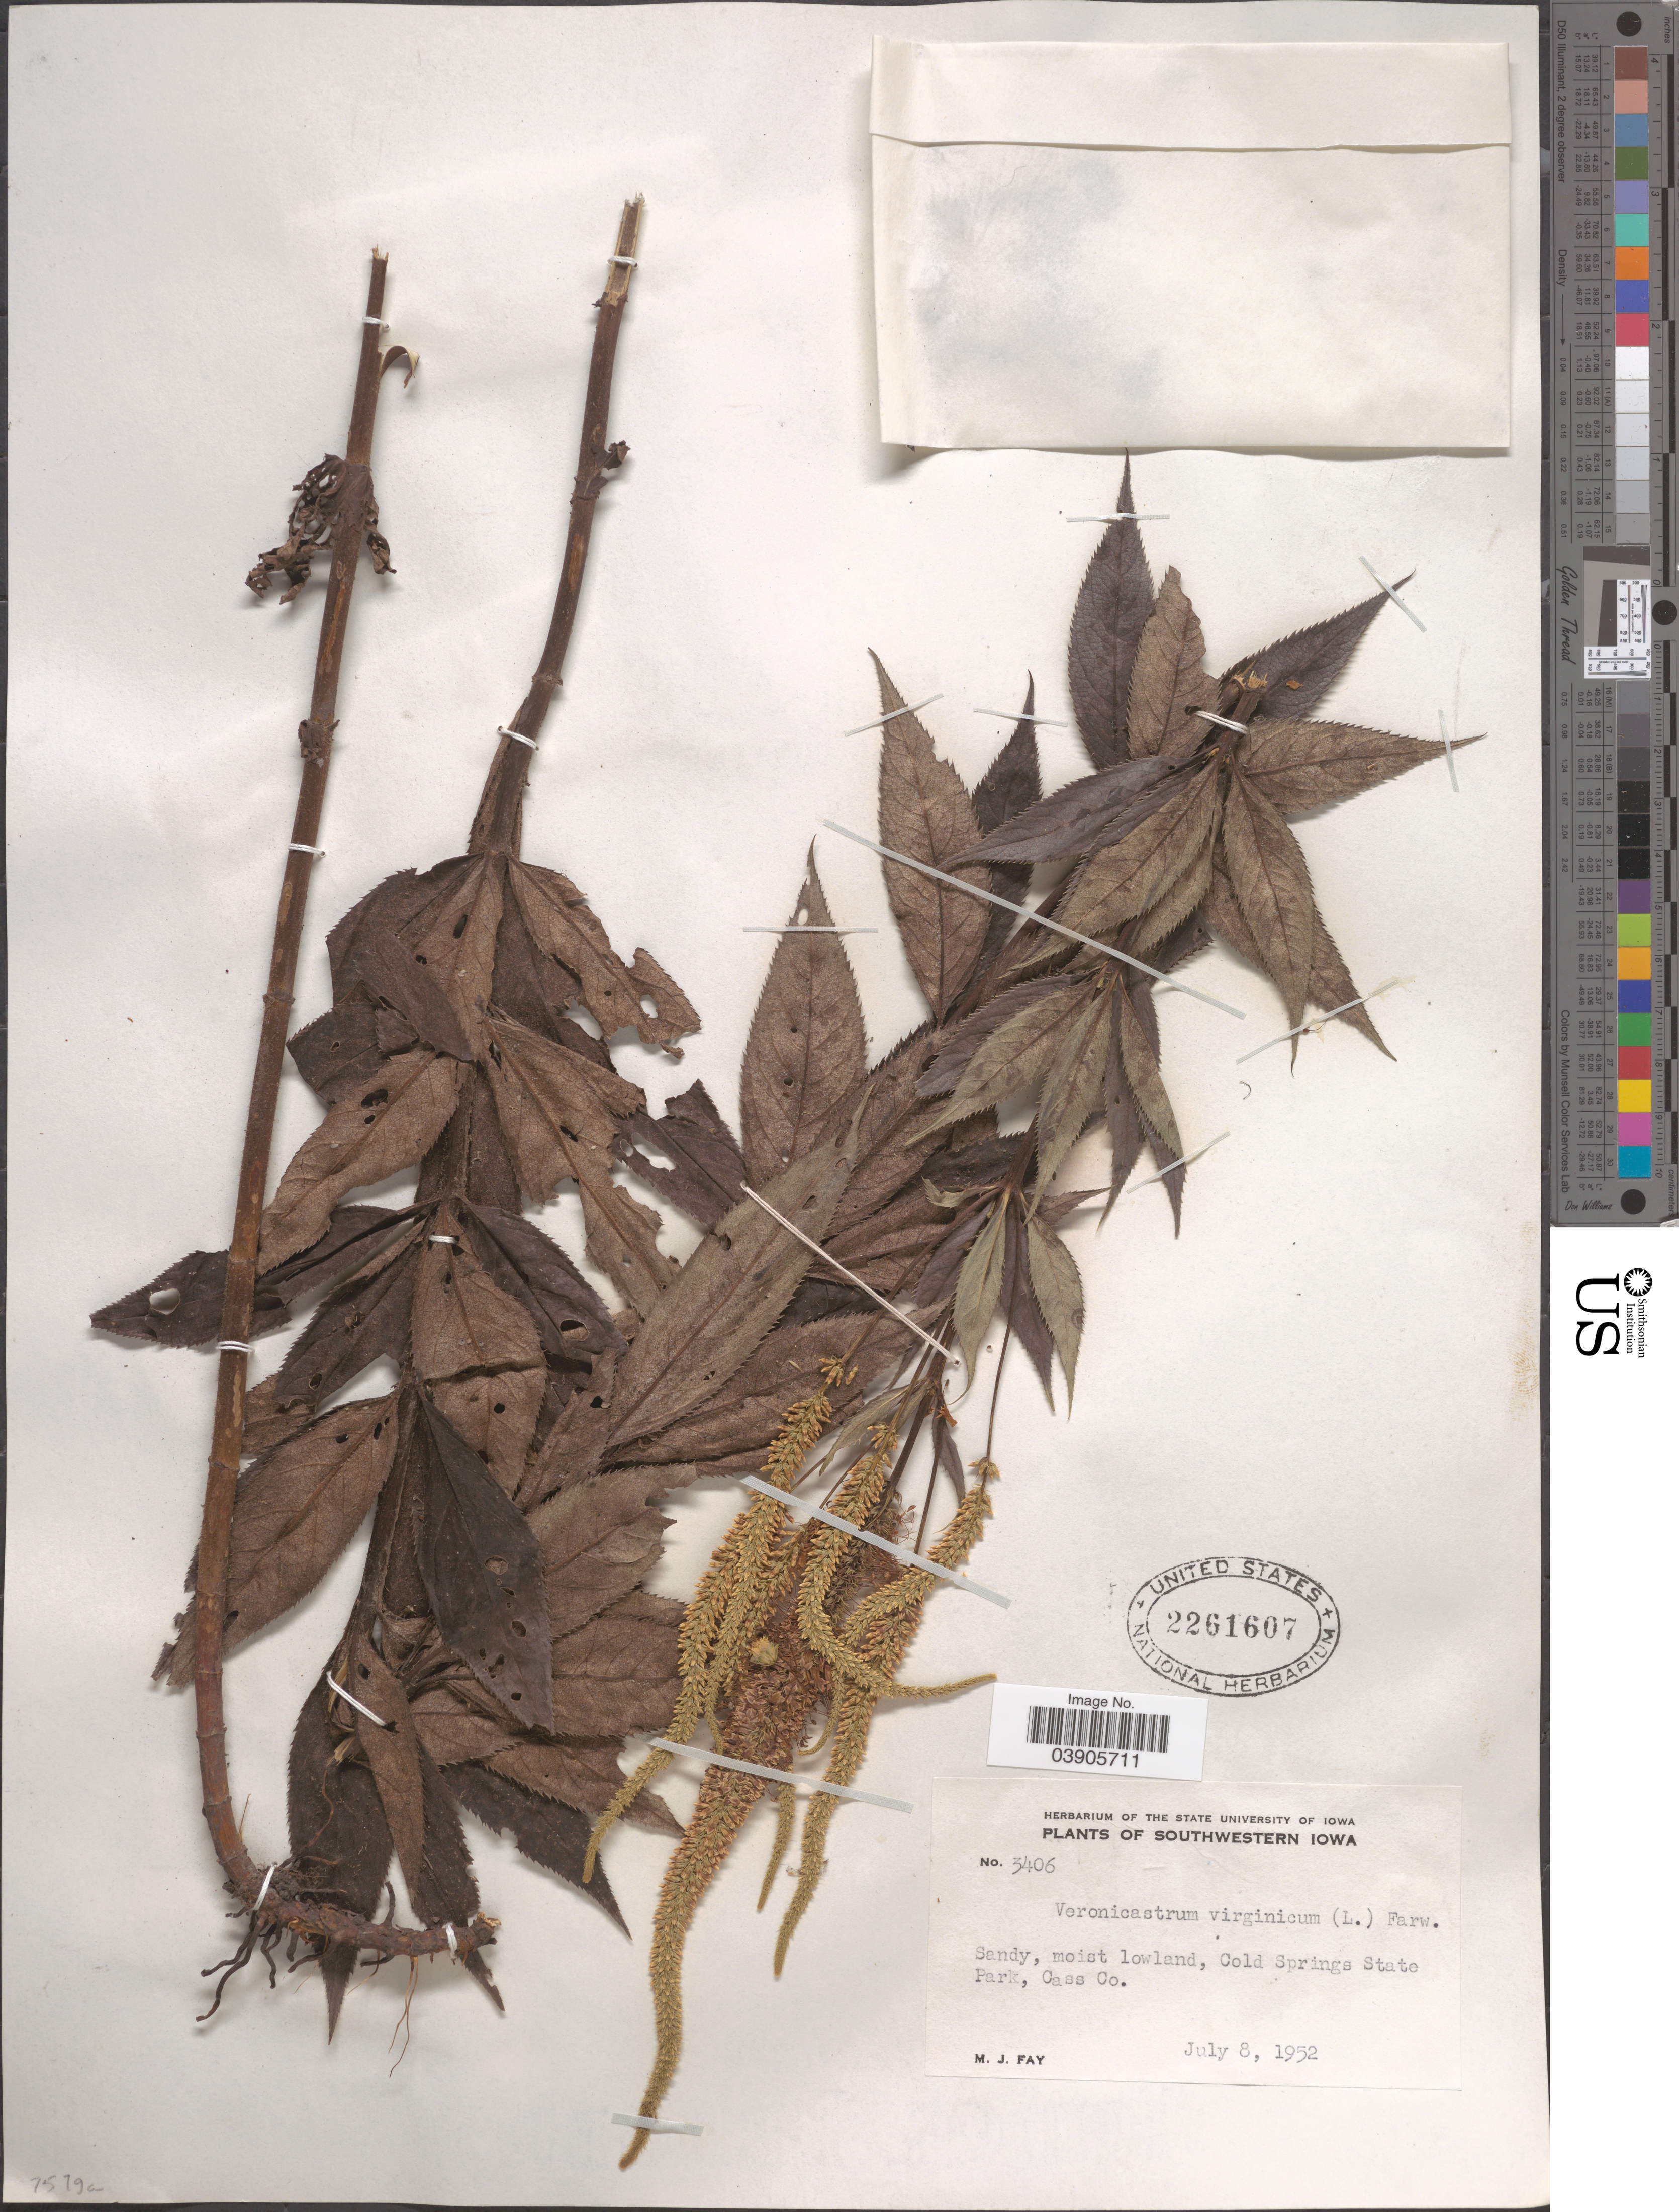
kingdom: Plantae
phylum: Tracheophyta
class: Magnoliopsida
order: Lamiales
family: Plantaginaceae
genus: Veronicastrum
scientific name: Veronicastrum virginicum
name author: (L.) Farw.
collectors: M. Fay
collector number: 3406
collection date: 1952-07-08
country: United States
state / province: Iowa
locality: Southwestern Iowa. Cold Springs State Park, Cass Co.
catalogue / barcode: US 2261607